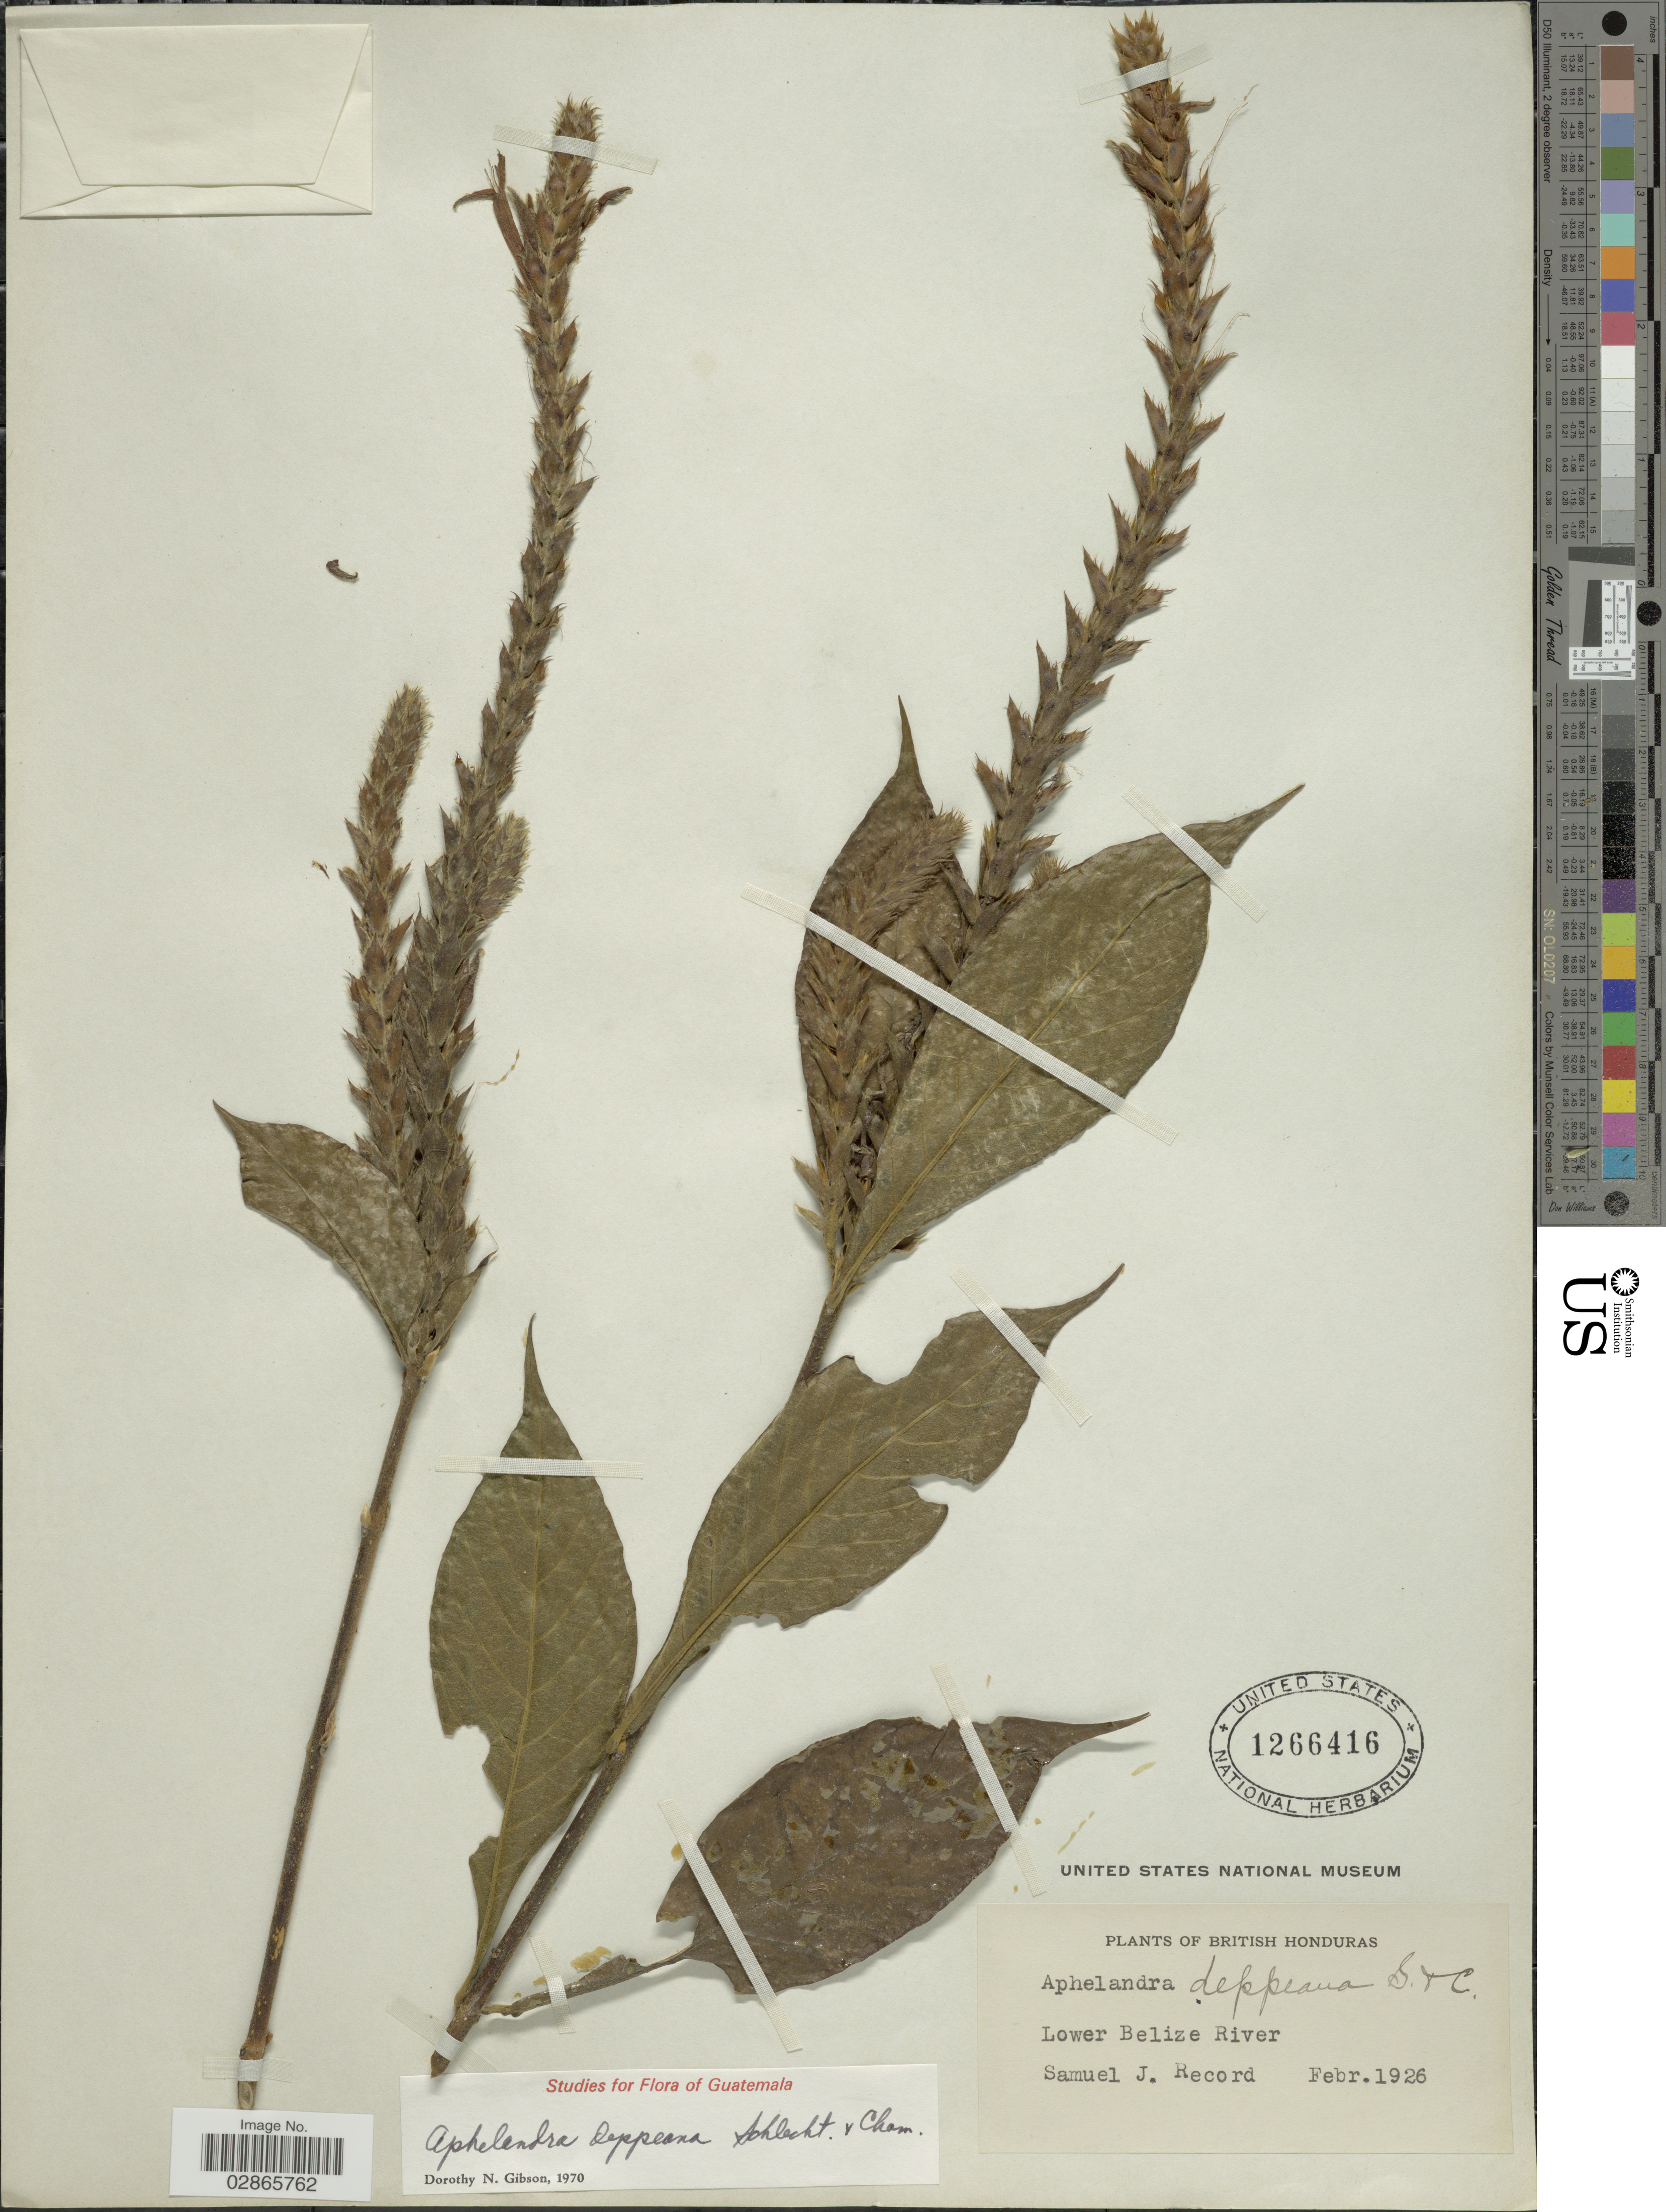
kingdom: Plantae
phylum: Tracheophyta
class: Magnoliopsida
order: Lamiales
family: Acanthaceae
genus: Aphelandra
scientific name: Aphelandra deppeana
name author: Schltdl. & Cham.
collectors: S. J. Record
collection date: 1926-02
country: Belize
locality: British Honduras. Lower Belize River.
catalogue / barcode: US 1266416